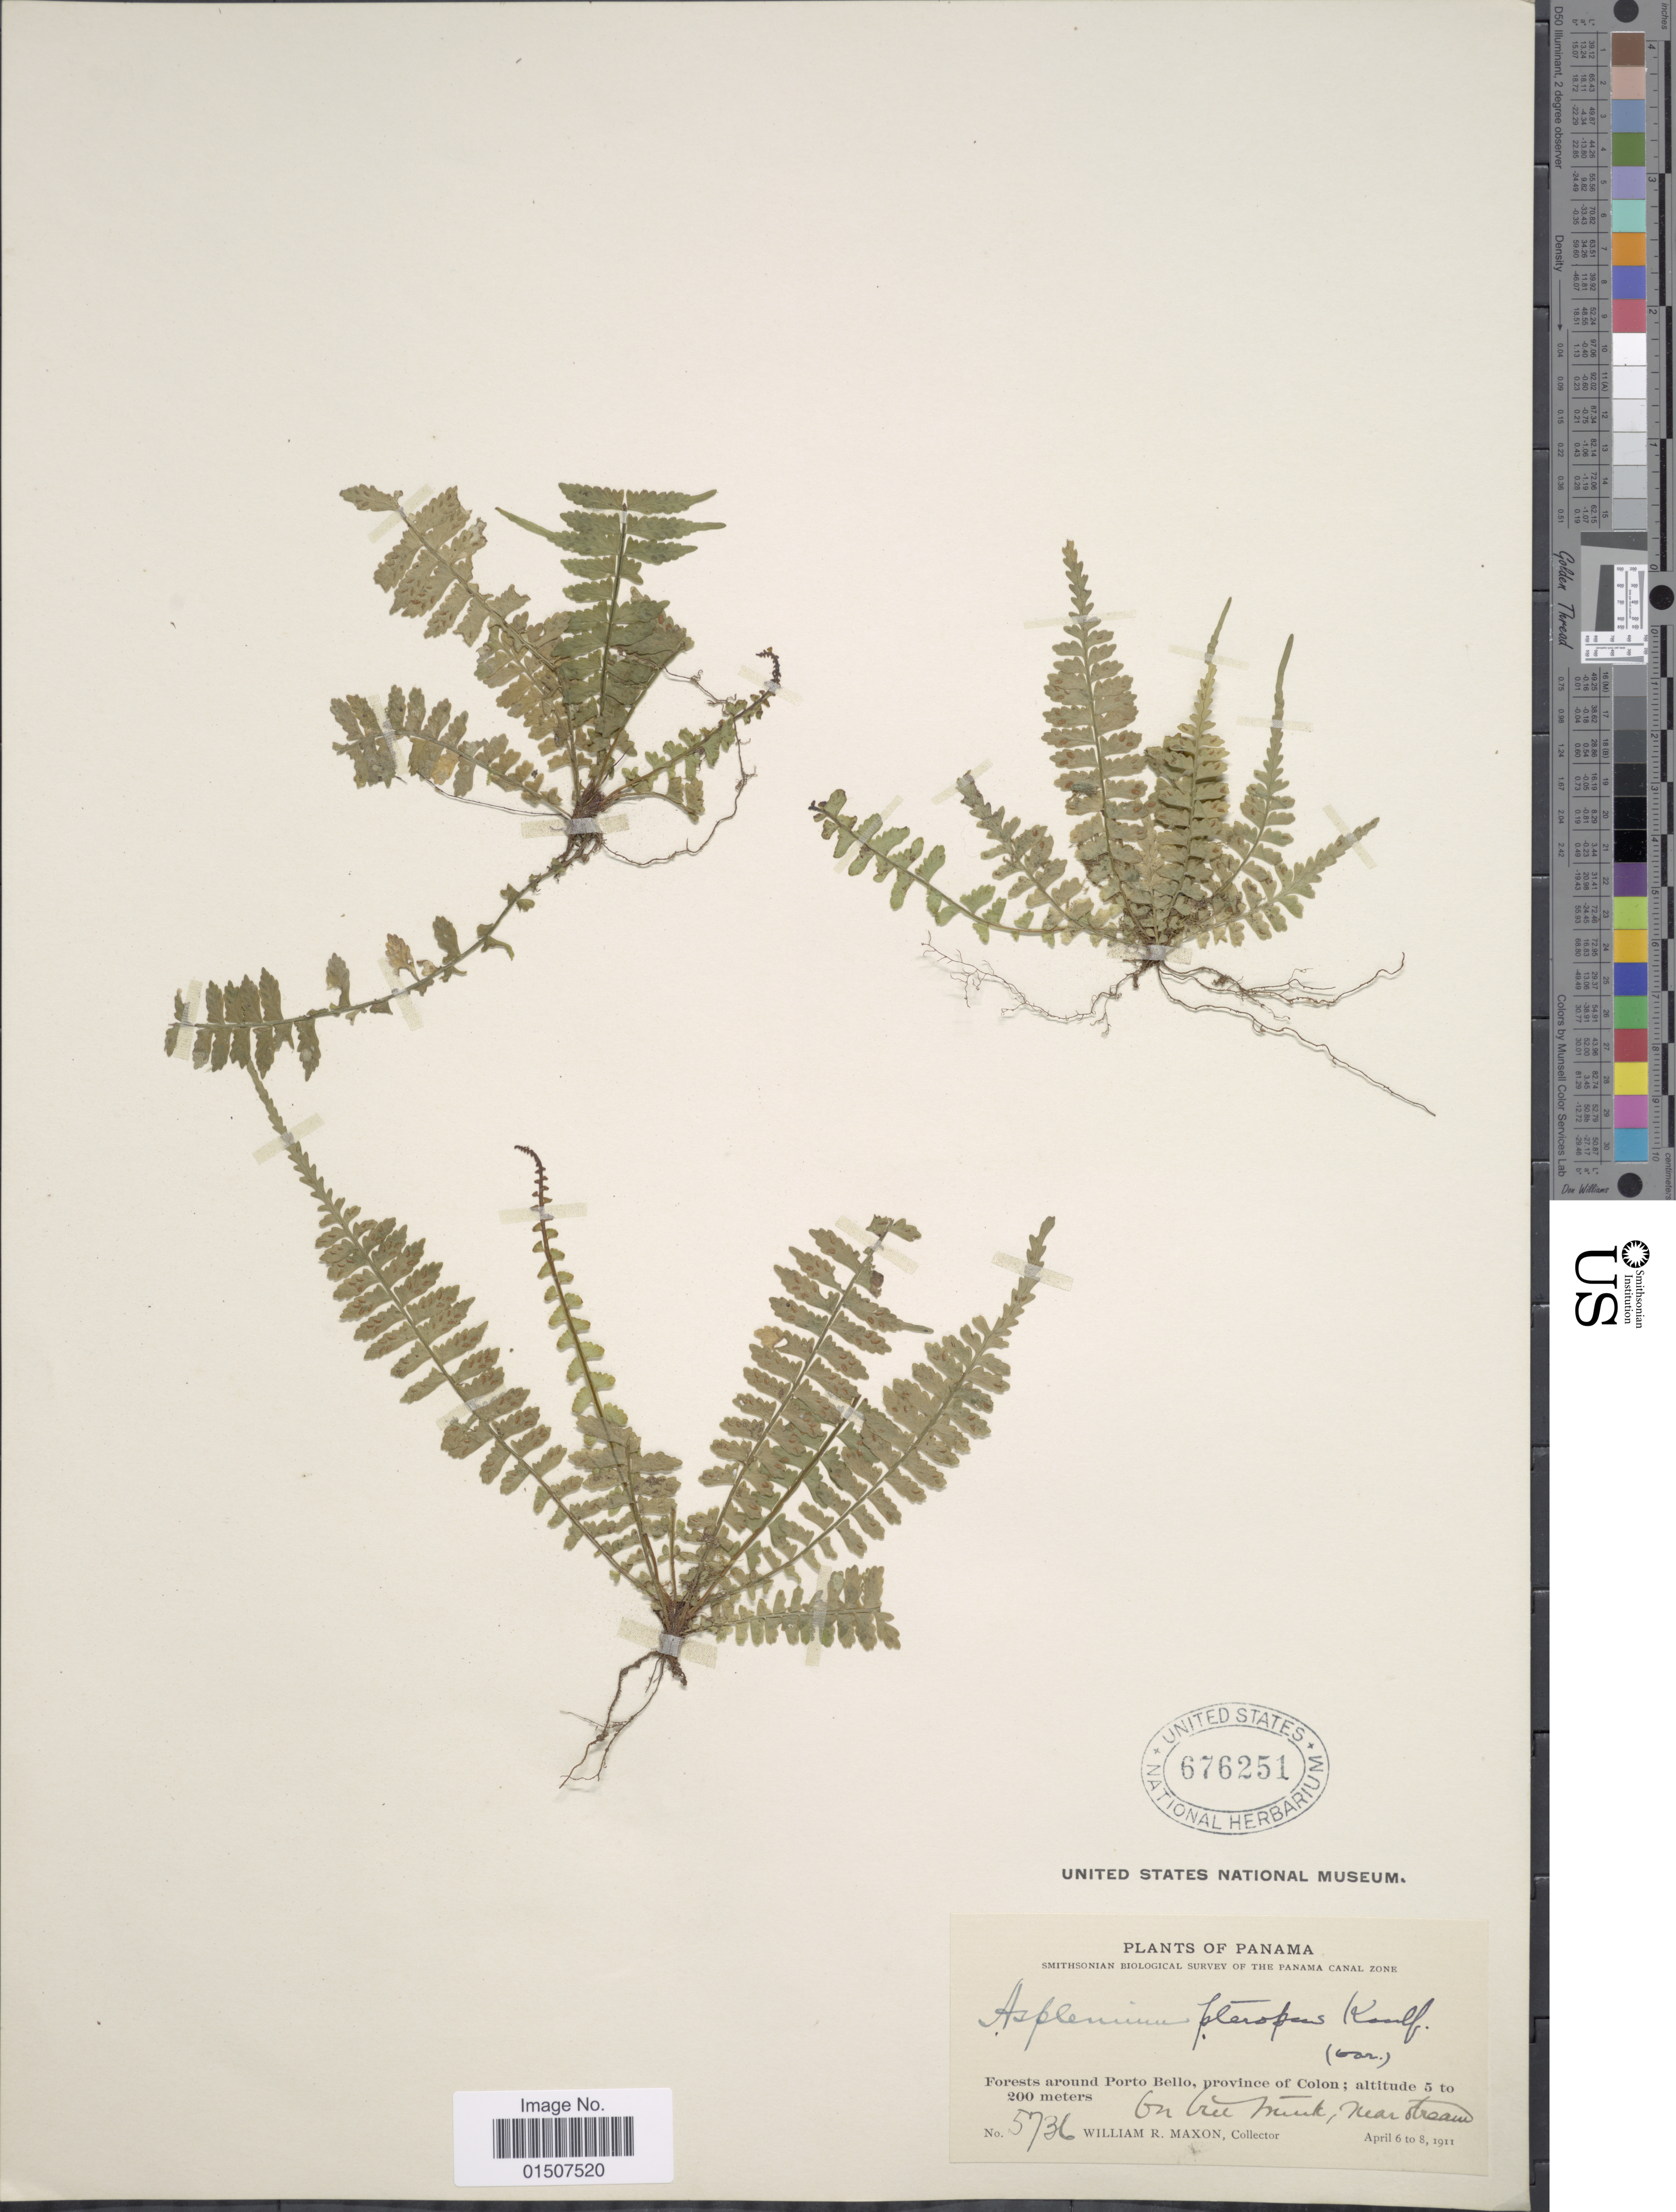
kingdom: Plantae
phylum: Tracheophyta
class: Polypodiopsida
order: Polypodiales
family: Aspleniaceae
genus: Asplenium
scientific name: Asplenium pteropus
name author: Kaulf.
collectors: W. R. Maxon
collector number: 5736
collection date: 1911-04-06/1911-04-08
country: Panama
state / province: Colón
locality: Forest around Porto Bello, province of Colon.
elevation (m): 5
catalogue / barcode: US 676251